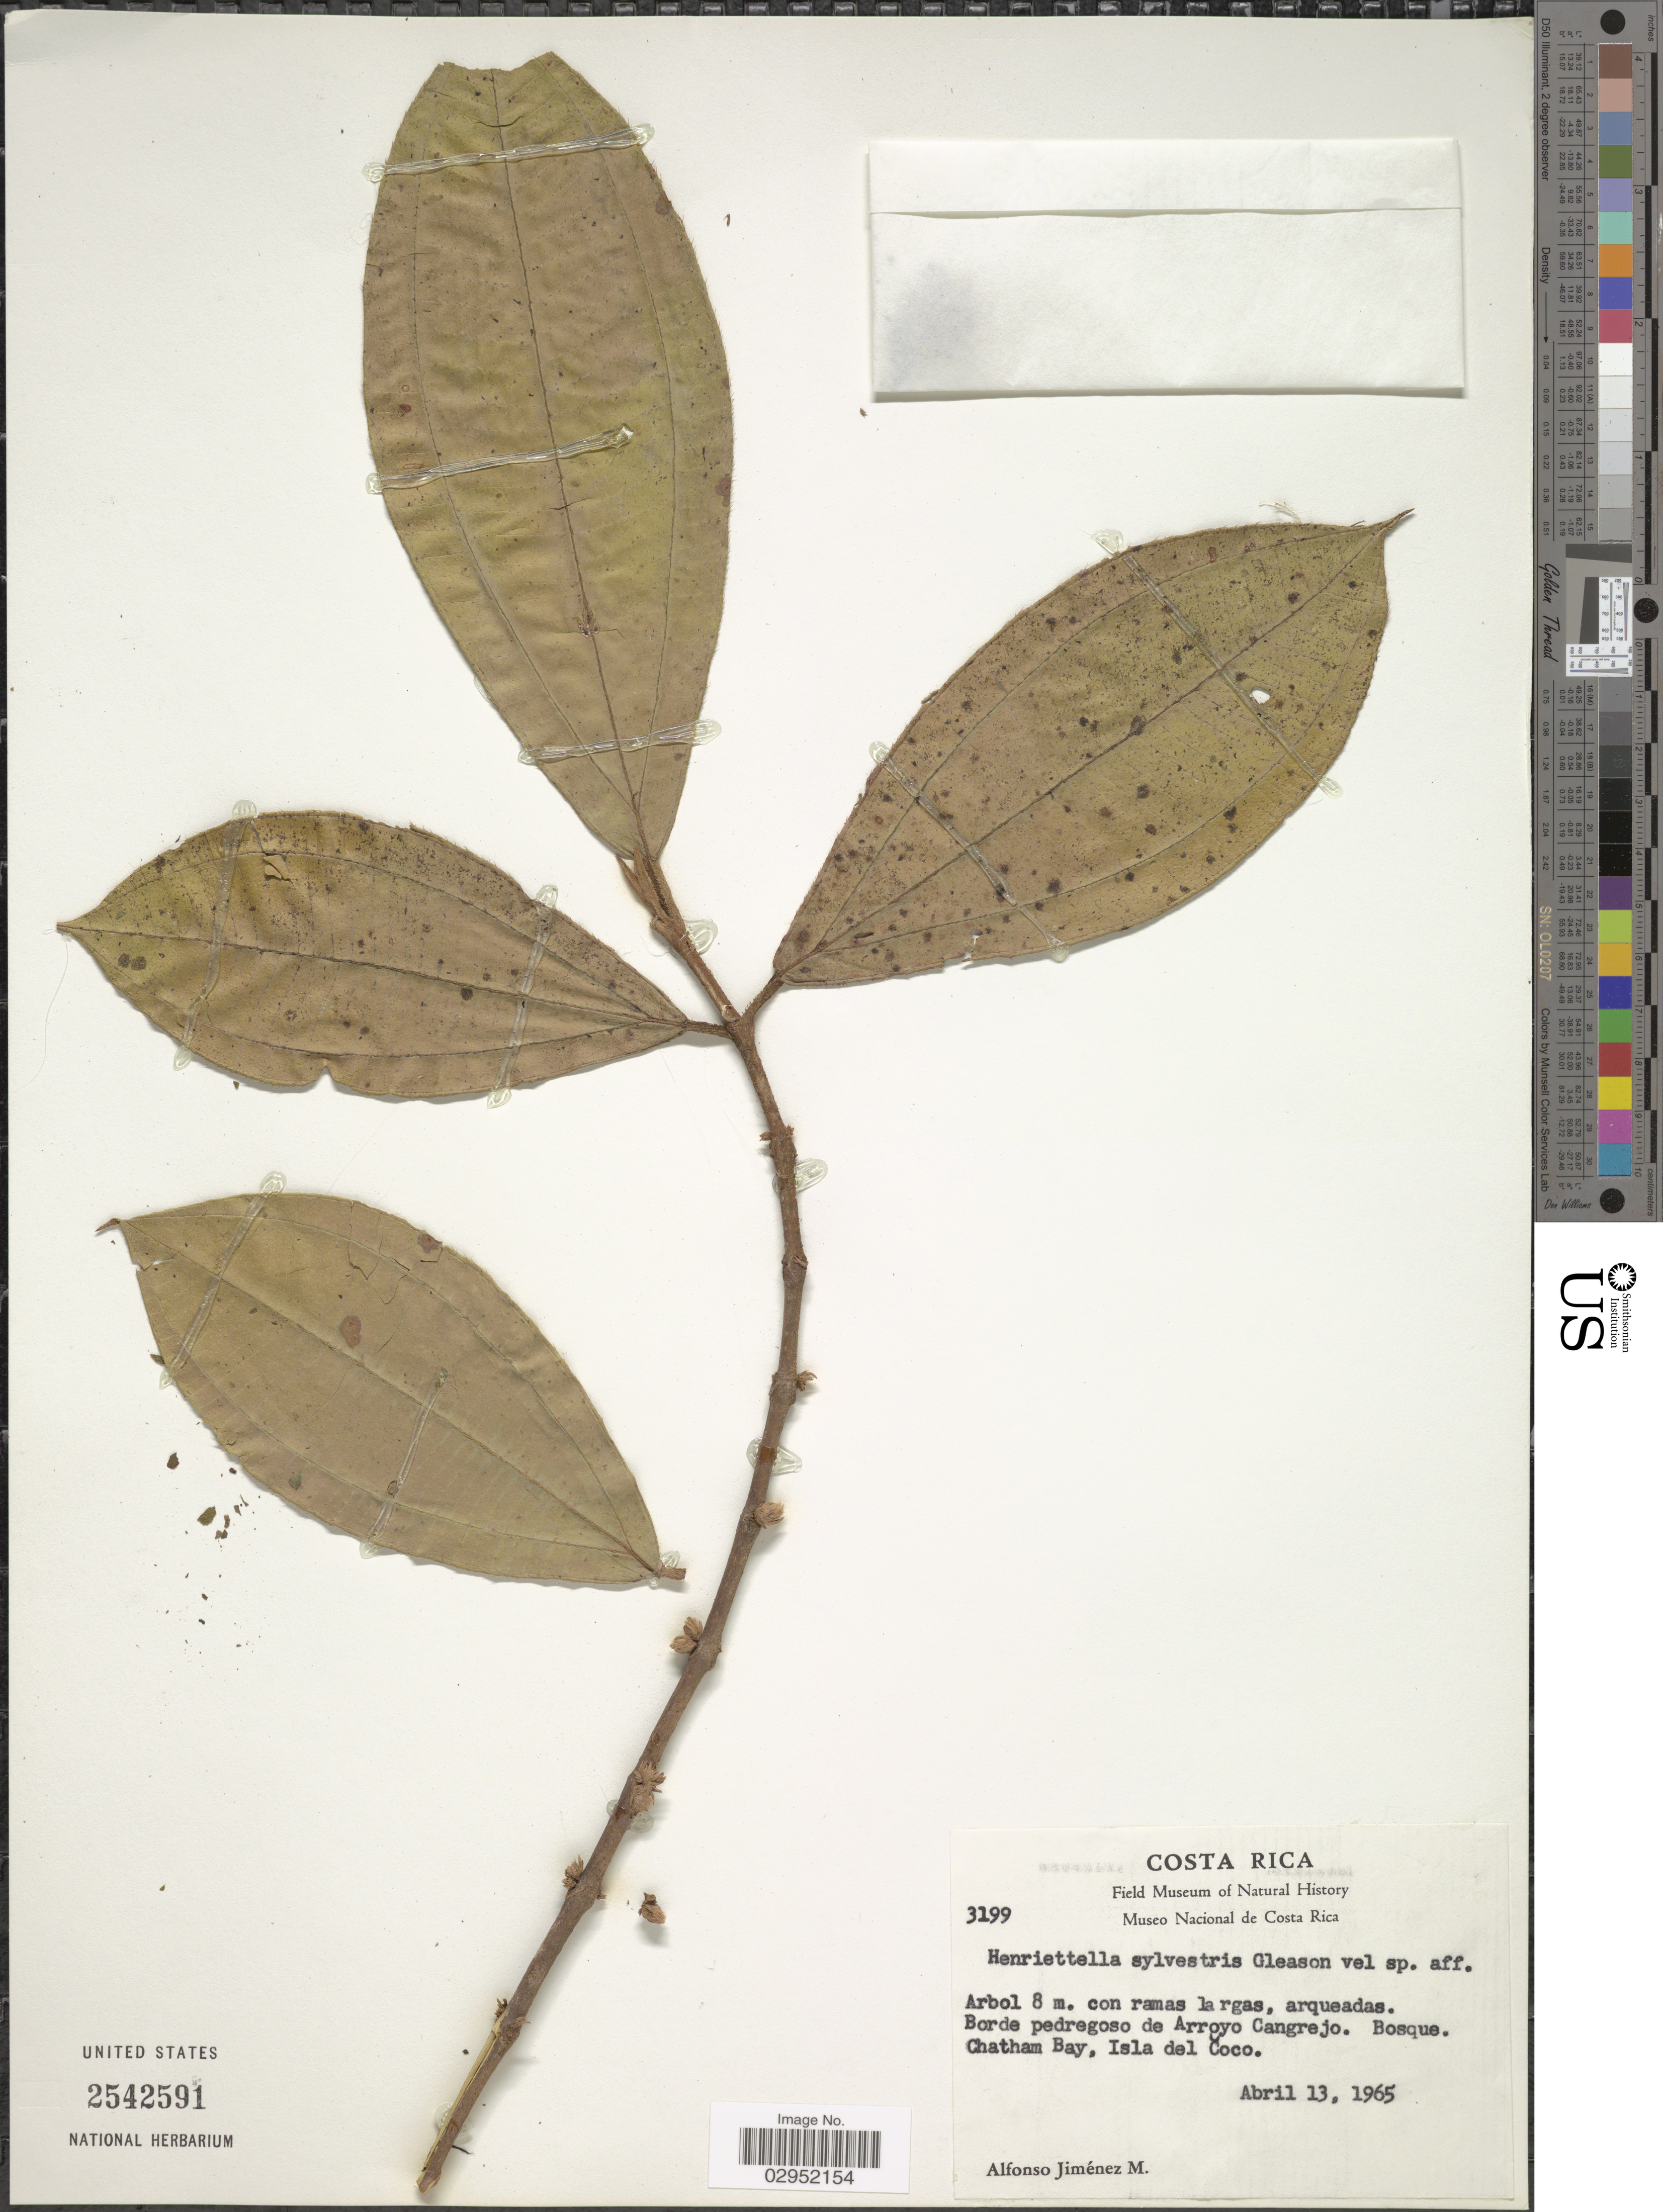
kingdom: Plantae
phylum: Tracheophyta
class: Magnoliopsida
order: Myrtales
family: Melastomataceae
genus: Henriettea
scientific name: Henriettea fascicularis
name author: (Sw.) M. Gómez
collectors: A. Jimenez M.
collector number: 3199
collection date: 1965-04-13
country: Costa Rica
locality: Borde pedregoso de Arroyo Cangrejo. Chatham Bay, Isla del Coco.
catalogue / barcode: US 2542591